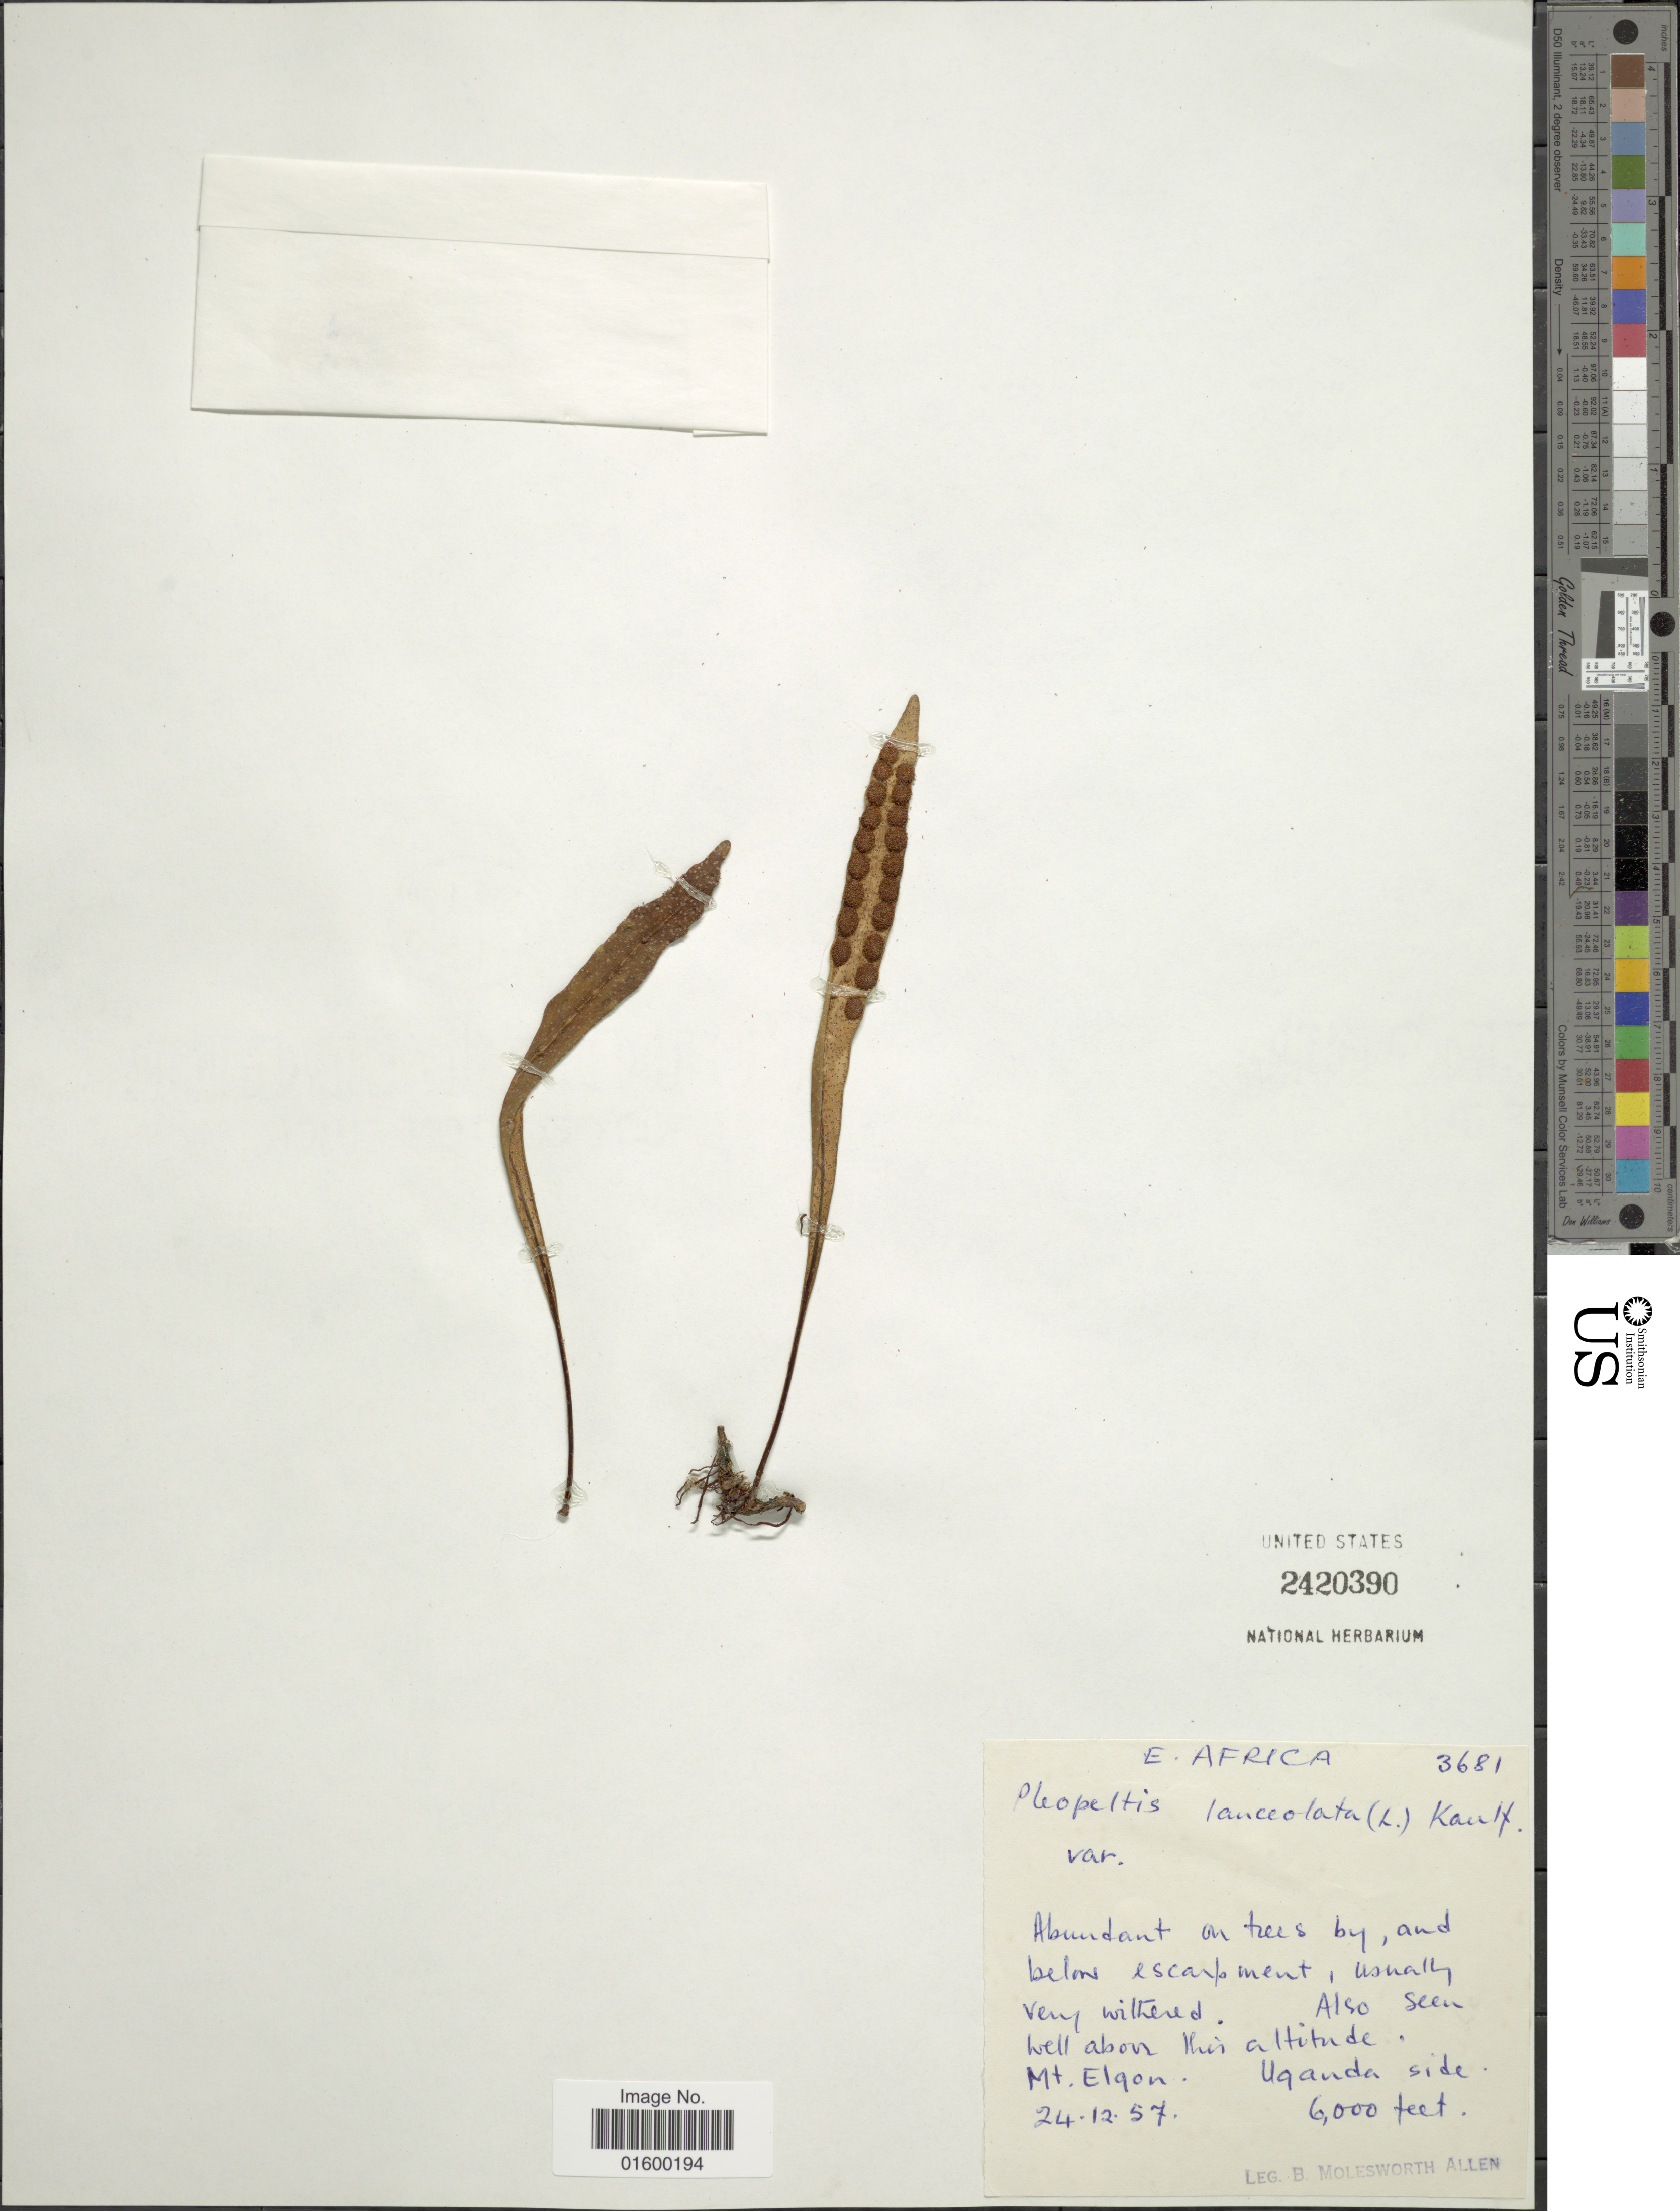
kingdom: Plantae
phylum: Tracheophyta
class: Polypodiopsida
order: Polypodiales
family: Polypodiaceae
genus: Pleopeltis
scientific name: Pleopeltis macrocarpa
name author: (Bory ex Willd.) Kaulf.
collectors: B. E. G. Molesworth-Allen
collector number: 3681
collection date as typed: Transcribed d/m/y: 24/12/57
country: Uganda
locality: E. Africa, Mt. Elgon, Uganda side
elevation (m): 1829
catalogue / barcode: US 2420390